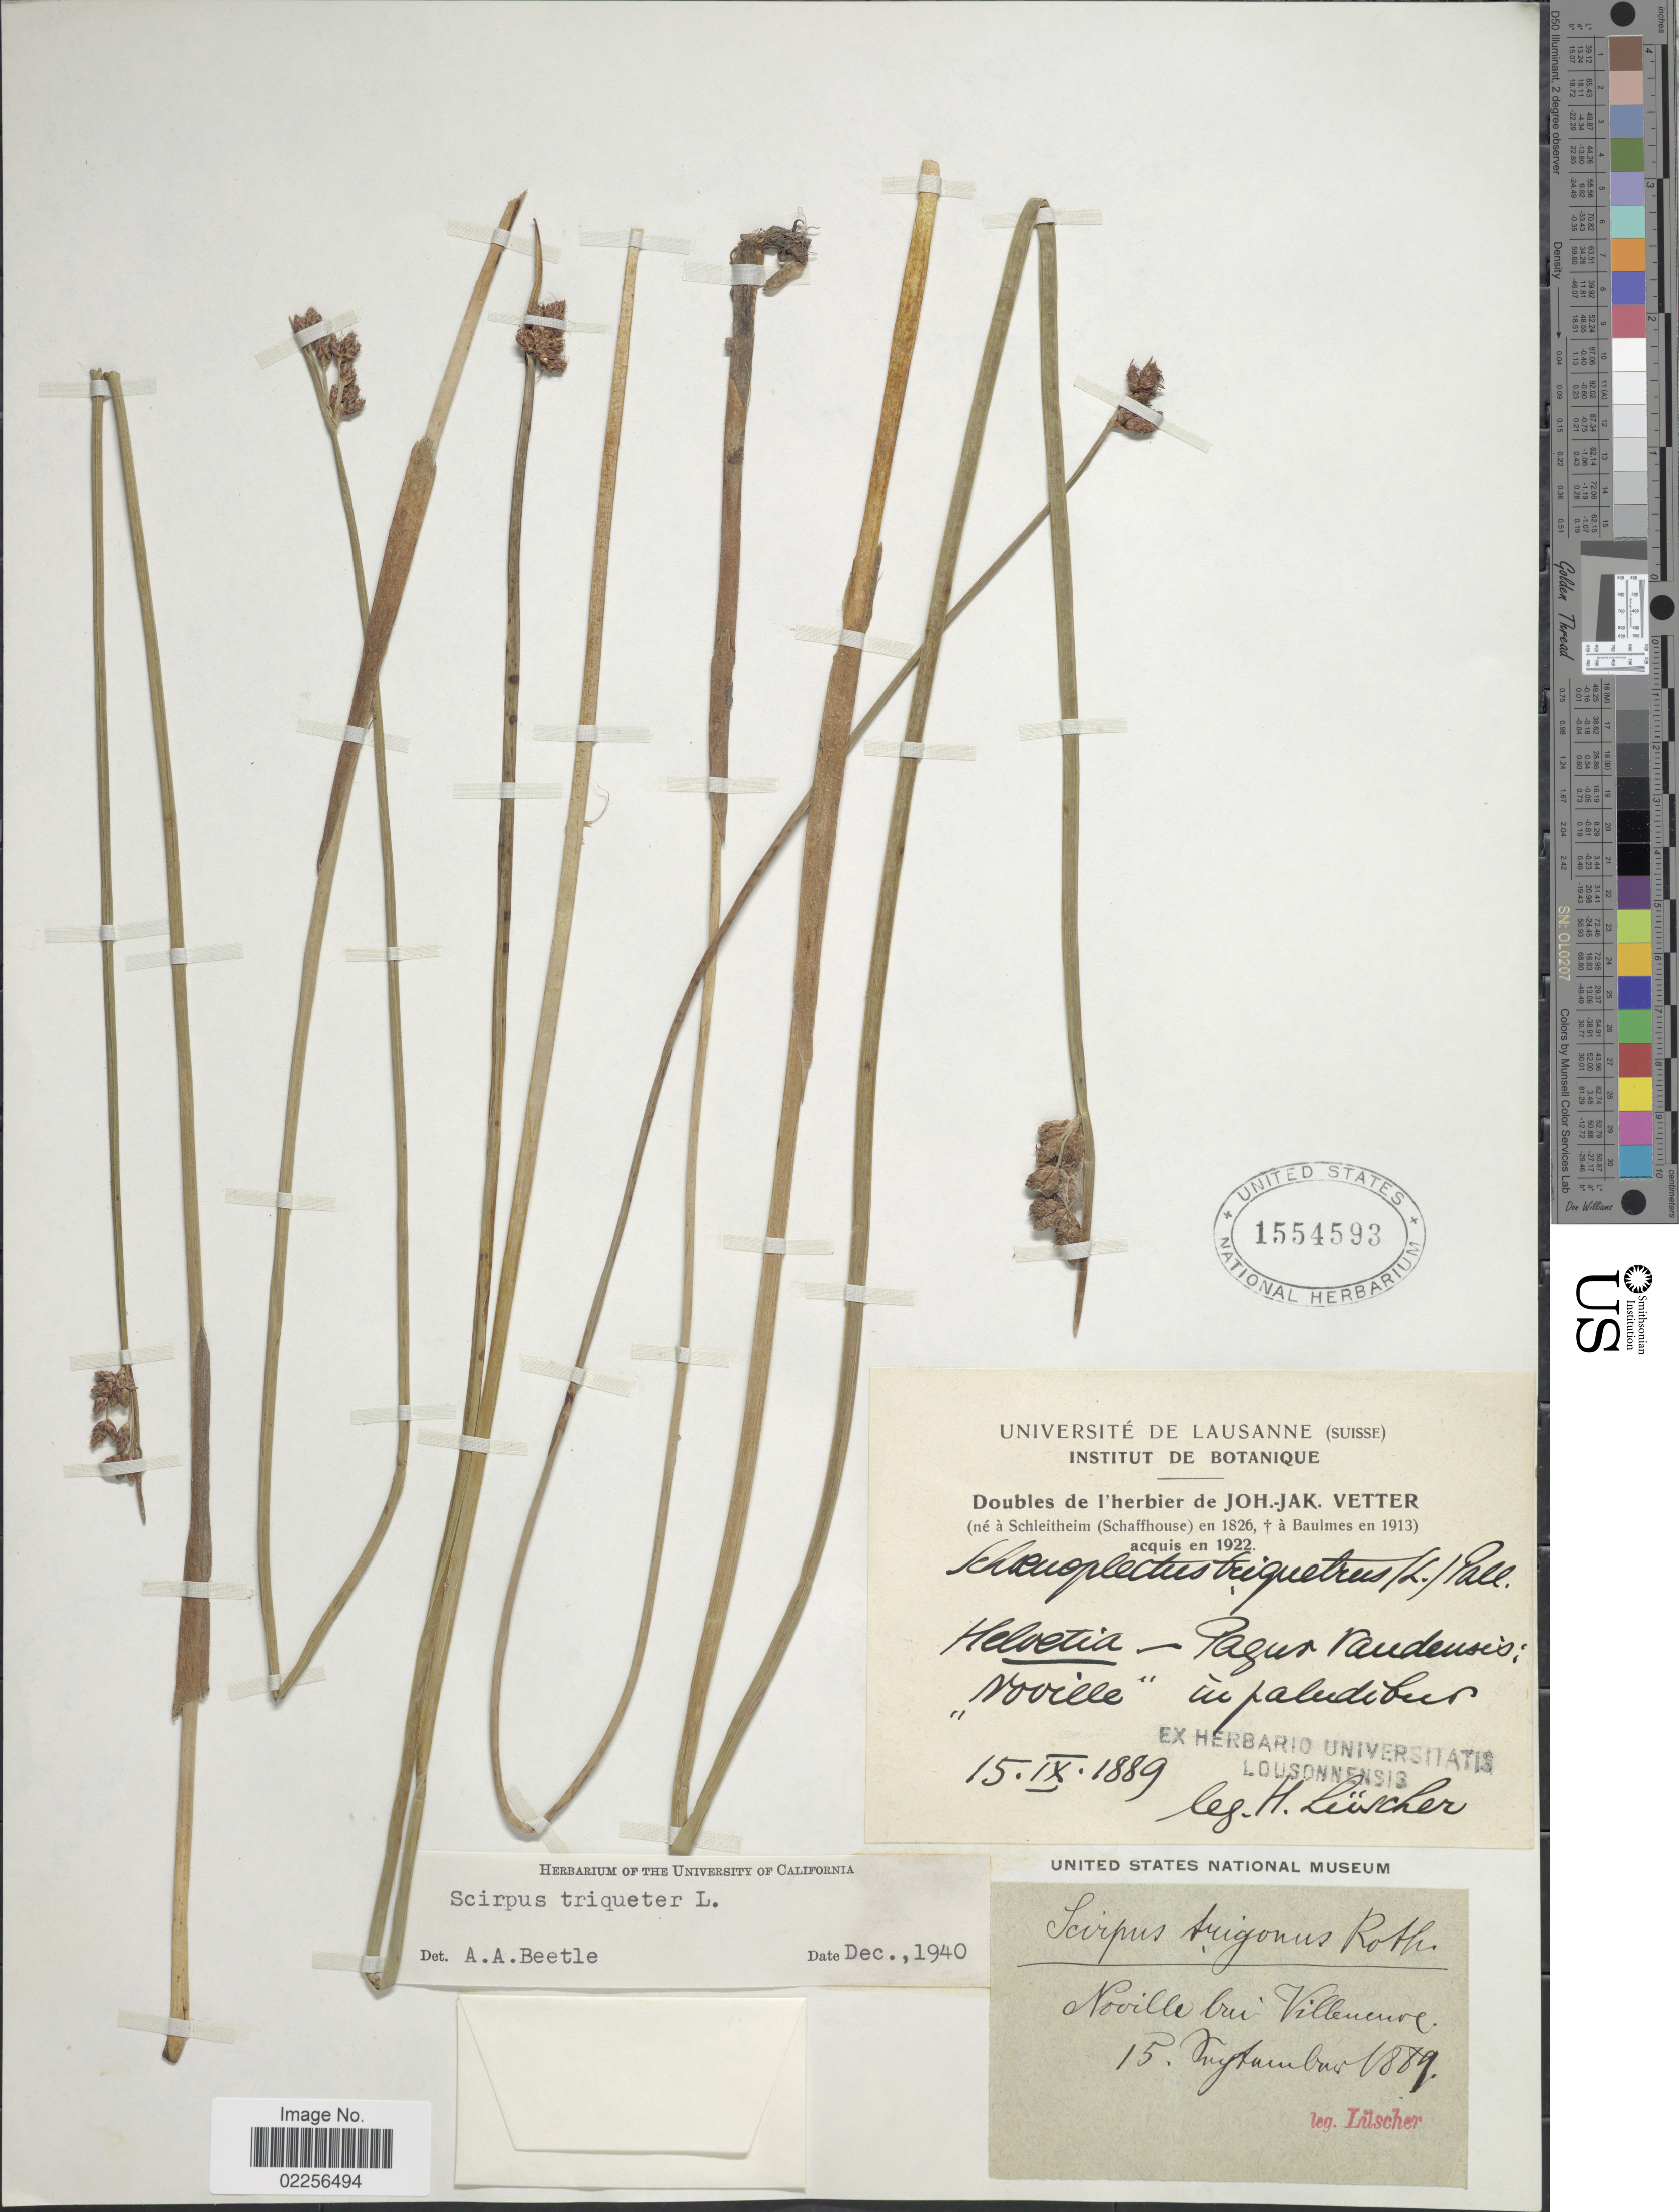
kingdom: Plantae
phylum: Tracheophyta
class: Liliopsida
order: Poales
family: Cyperaceae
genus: Schoenoplectus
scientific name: Schoenoplectus triqueter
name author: (L.) Palla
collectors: H. Lüscher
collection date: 1889-09-15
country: Switzerland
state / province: Vaud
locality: Pagur Vaudensis, Noville bai Villeneuve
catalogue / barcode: US 1554593